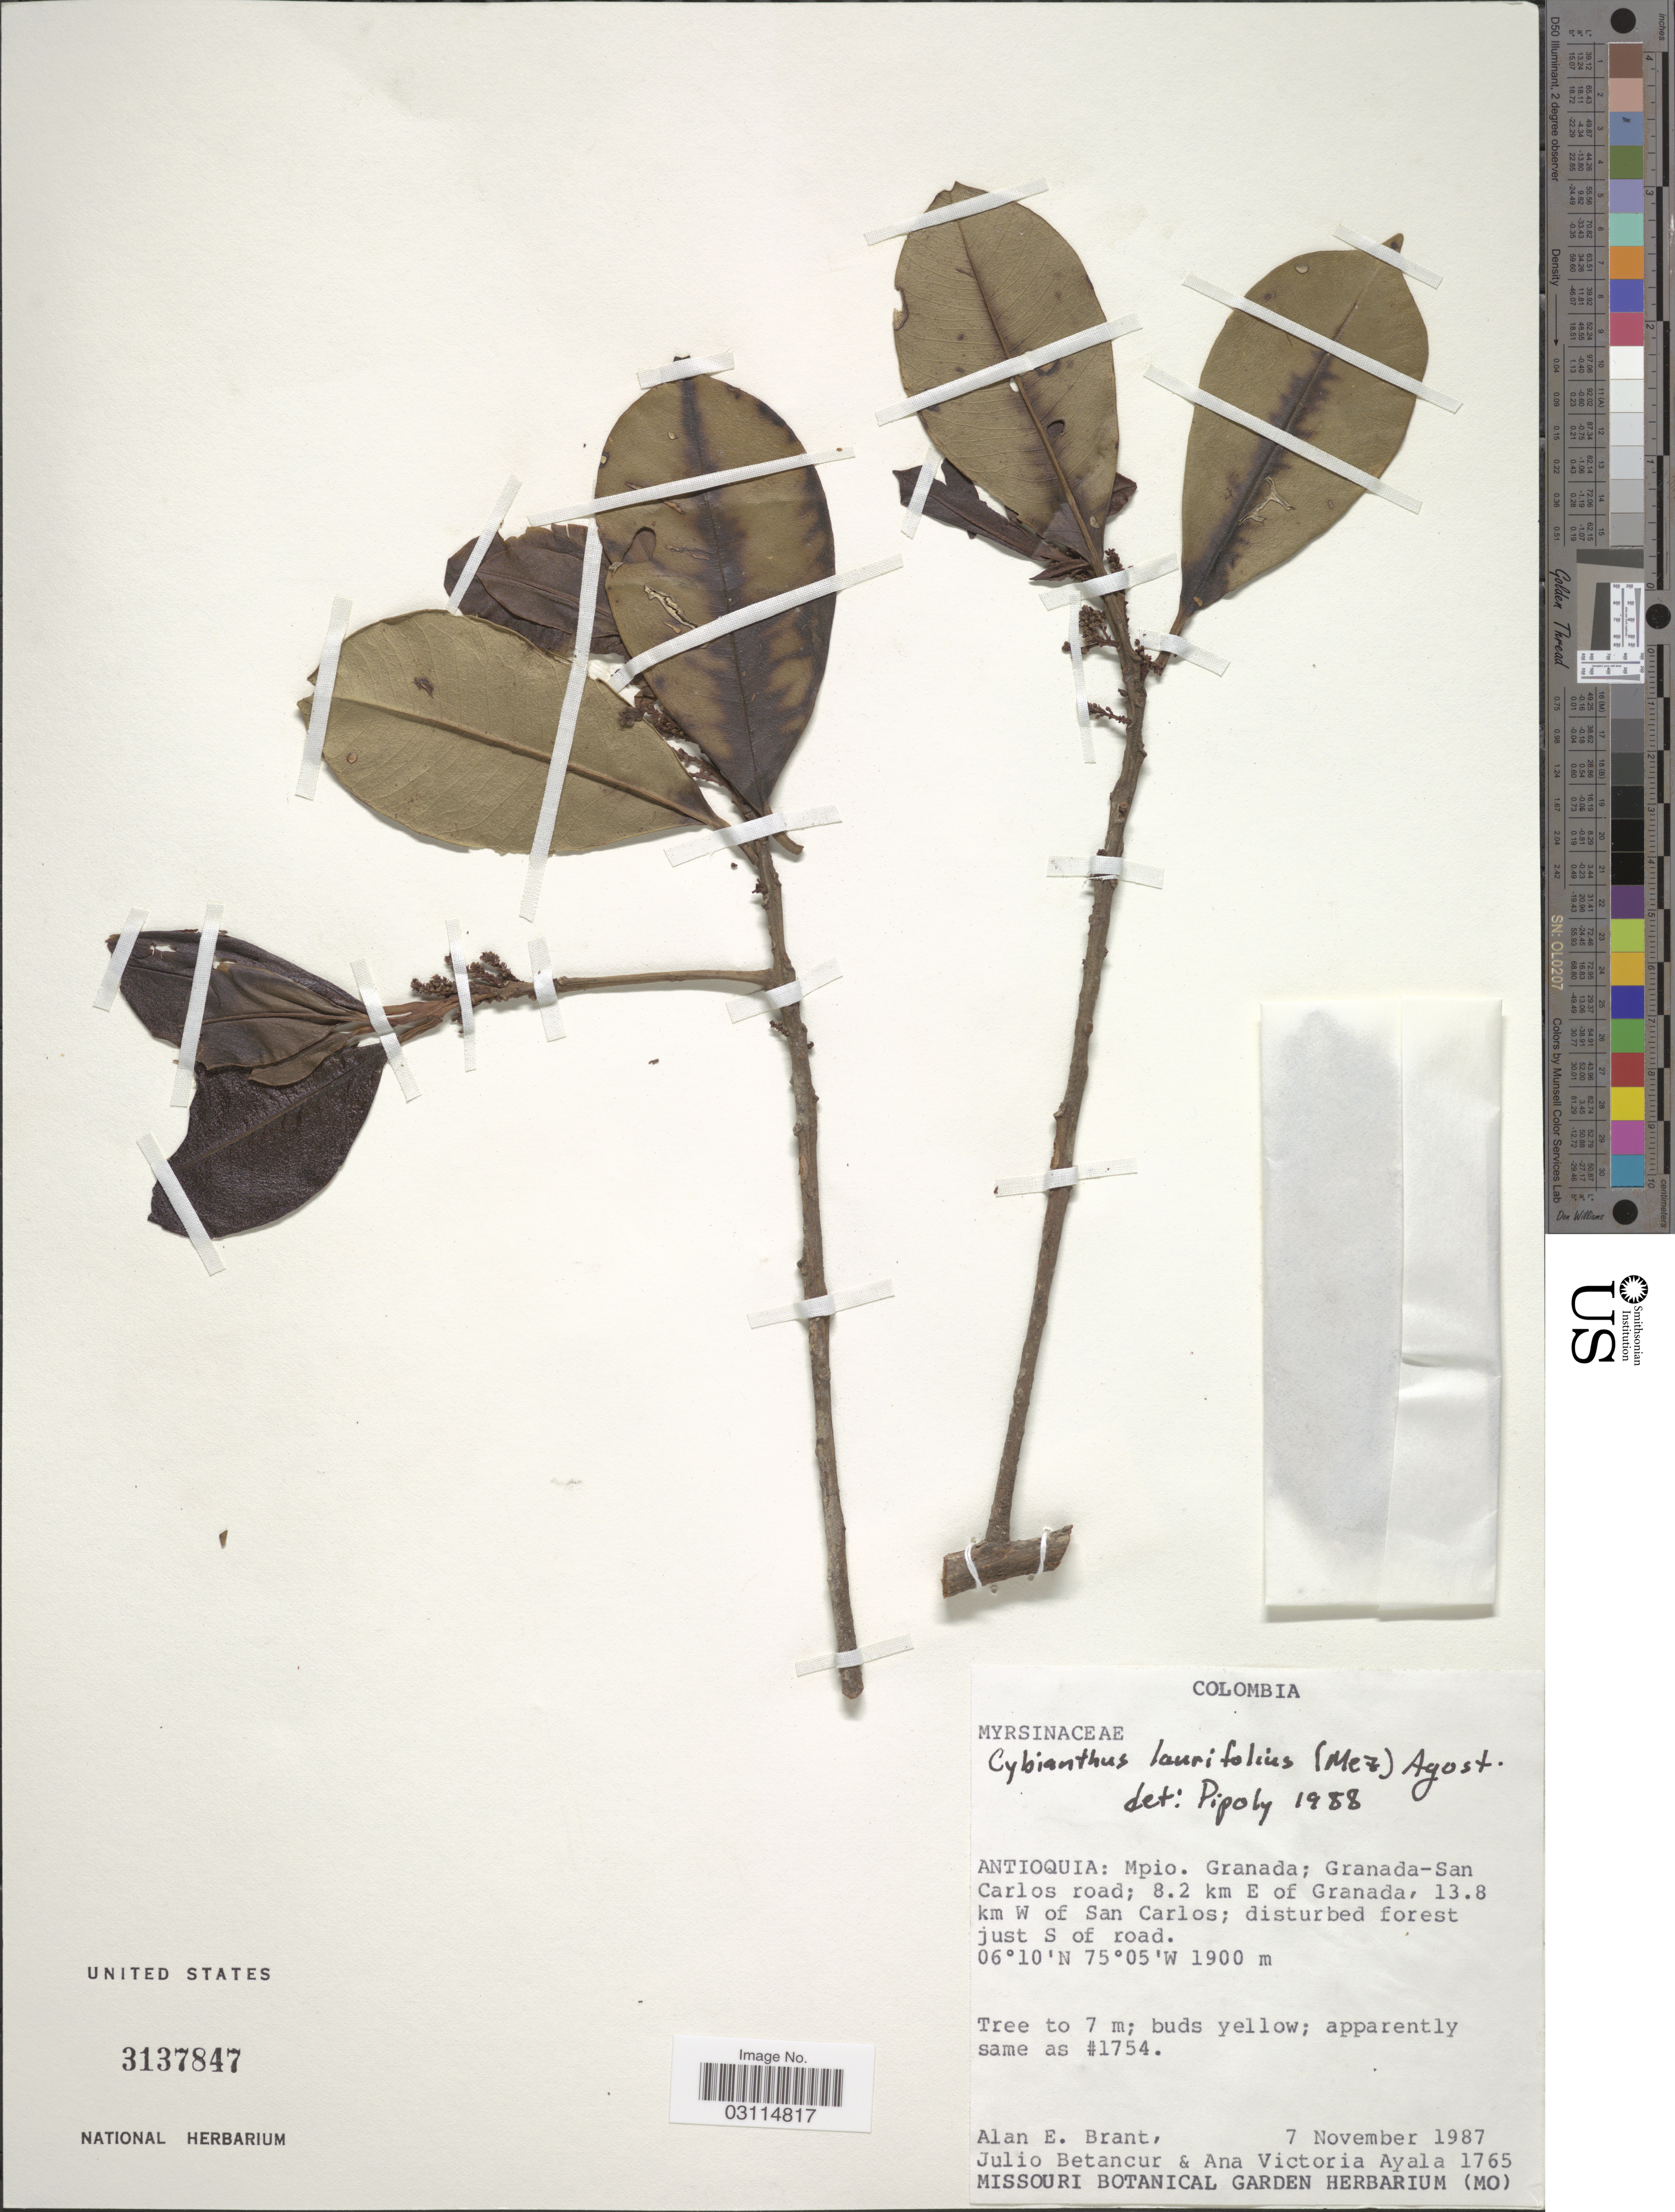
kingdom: Plantae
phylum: Tracheophyta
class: Magnoliopsida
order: Ericales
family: Primulaceae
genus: Cybianthus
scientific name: Cybianthus laurifolius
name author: (Mez) G. Agostini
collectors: A. Brant, J. Betancur & A. V. Ayala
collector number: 1765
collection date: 1987-11-07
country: Colombia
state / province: Antioquia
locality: Mpio. Granada; Granada-San Carlos road; 8.2 km E of Granada, 13.8 km W of San Carlos.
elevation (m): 1900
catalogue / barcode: US 3137847